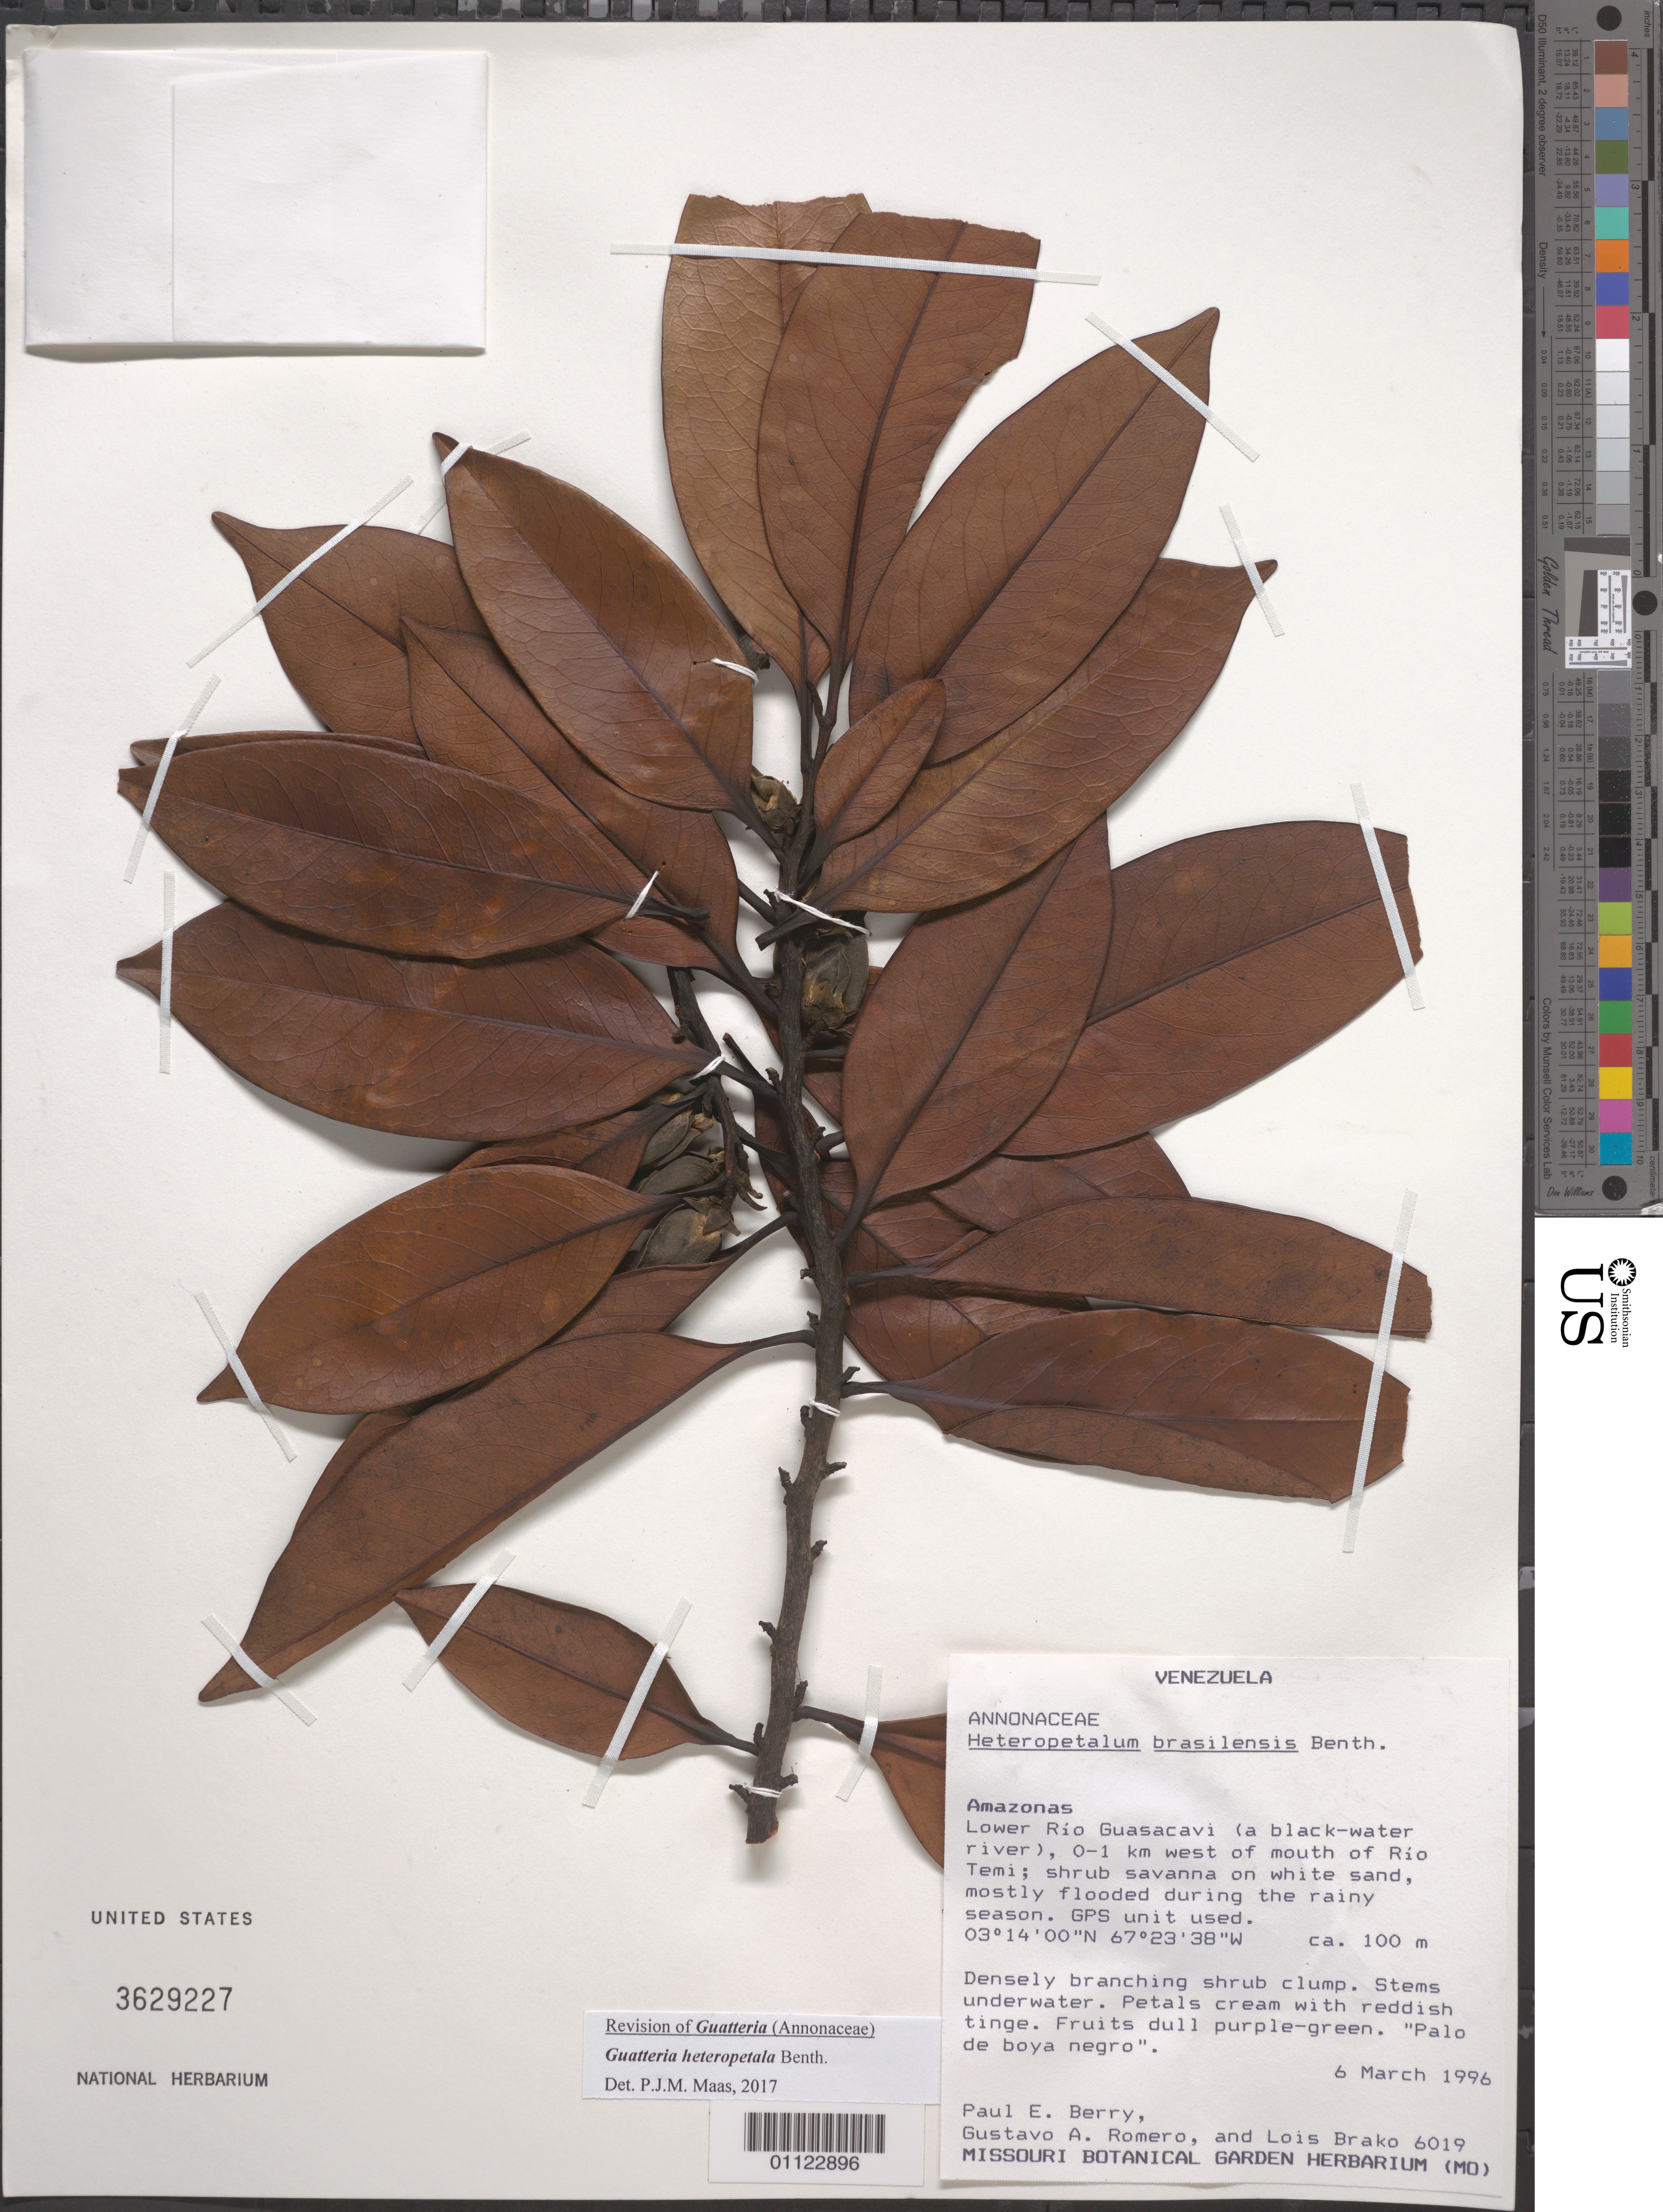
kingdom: Plantae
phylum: Tracheophyta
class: Magnoliopsida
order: Magnoliales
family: Annonaceae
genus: Guatteria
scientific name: Guatteria heteropetala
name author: Benth.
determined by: Maas, Paul J.; Maas, H.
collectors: P. E. Berry, A. Romero & L. Brako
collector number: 6019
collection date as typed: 6-Mar-96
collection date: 1996-03-06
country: Venezuela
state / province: Amazonas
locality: Lower Río Guasacavi (a black-water river), 0-1km west of mouth of Río Temi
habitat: Shrub savanna on white sand, mostly flooded during the rainy season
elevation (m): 100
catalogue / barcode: US 3629227